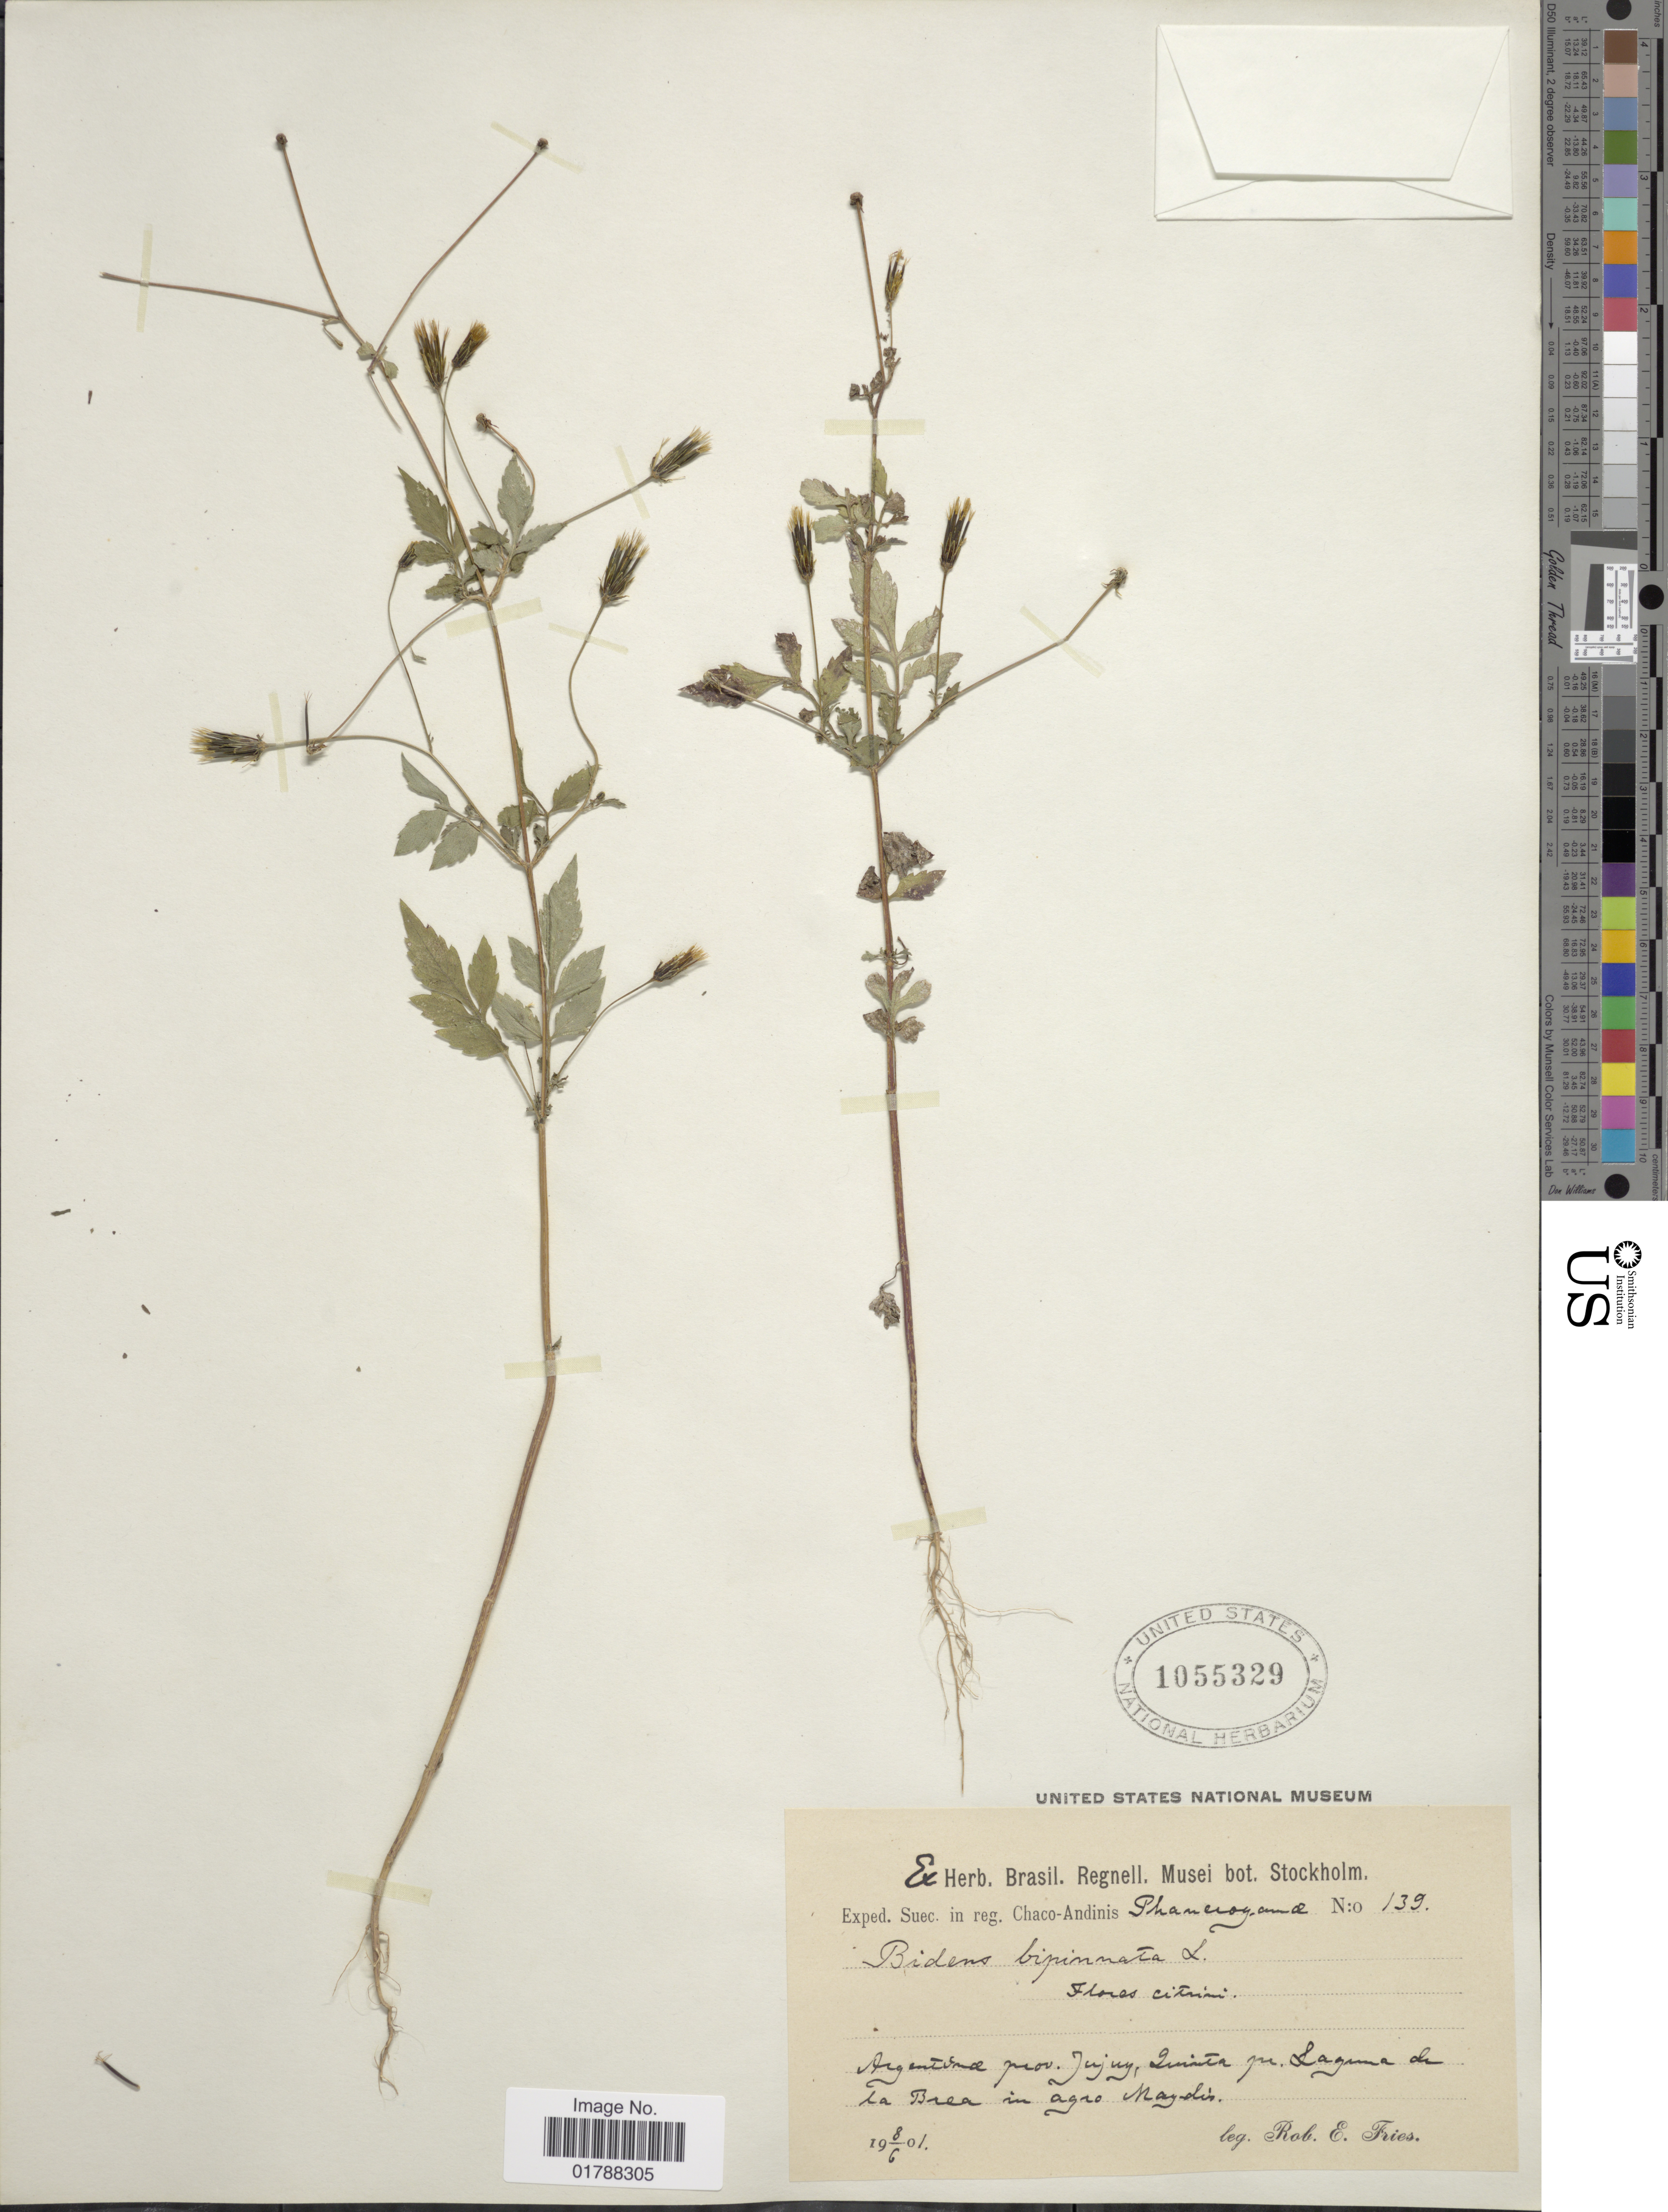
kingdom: Plantae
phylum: Tracheophyta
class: Magnoliopsida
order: Asterales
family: Asteraceae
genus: Bidens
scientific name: Bidens bipinnatifida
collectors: R. E. Fries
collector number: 139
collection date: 1901-06-08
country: Argentina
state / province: Jujuy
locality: Suec. in reg. Chaco-Andinis. Quinta pre. Laguna de la Brea [interpreted]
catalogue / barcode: US 1055329